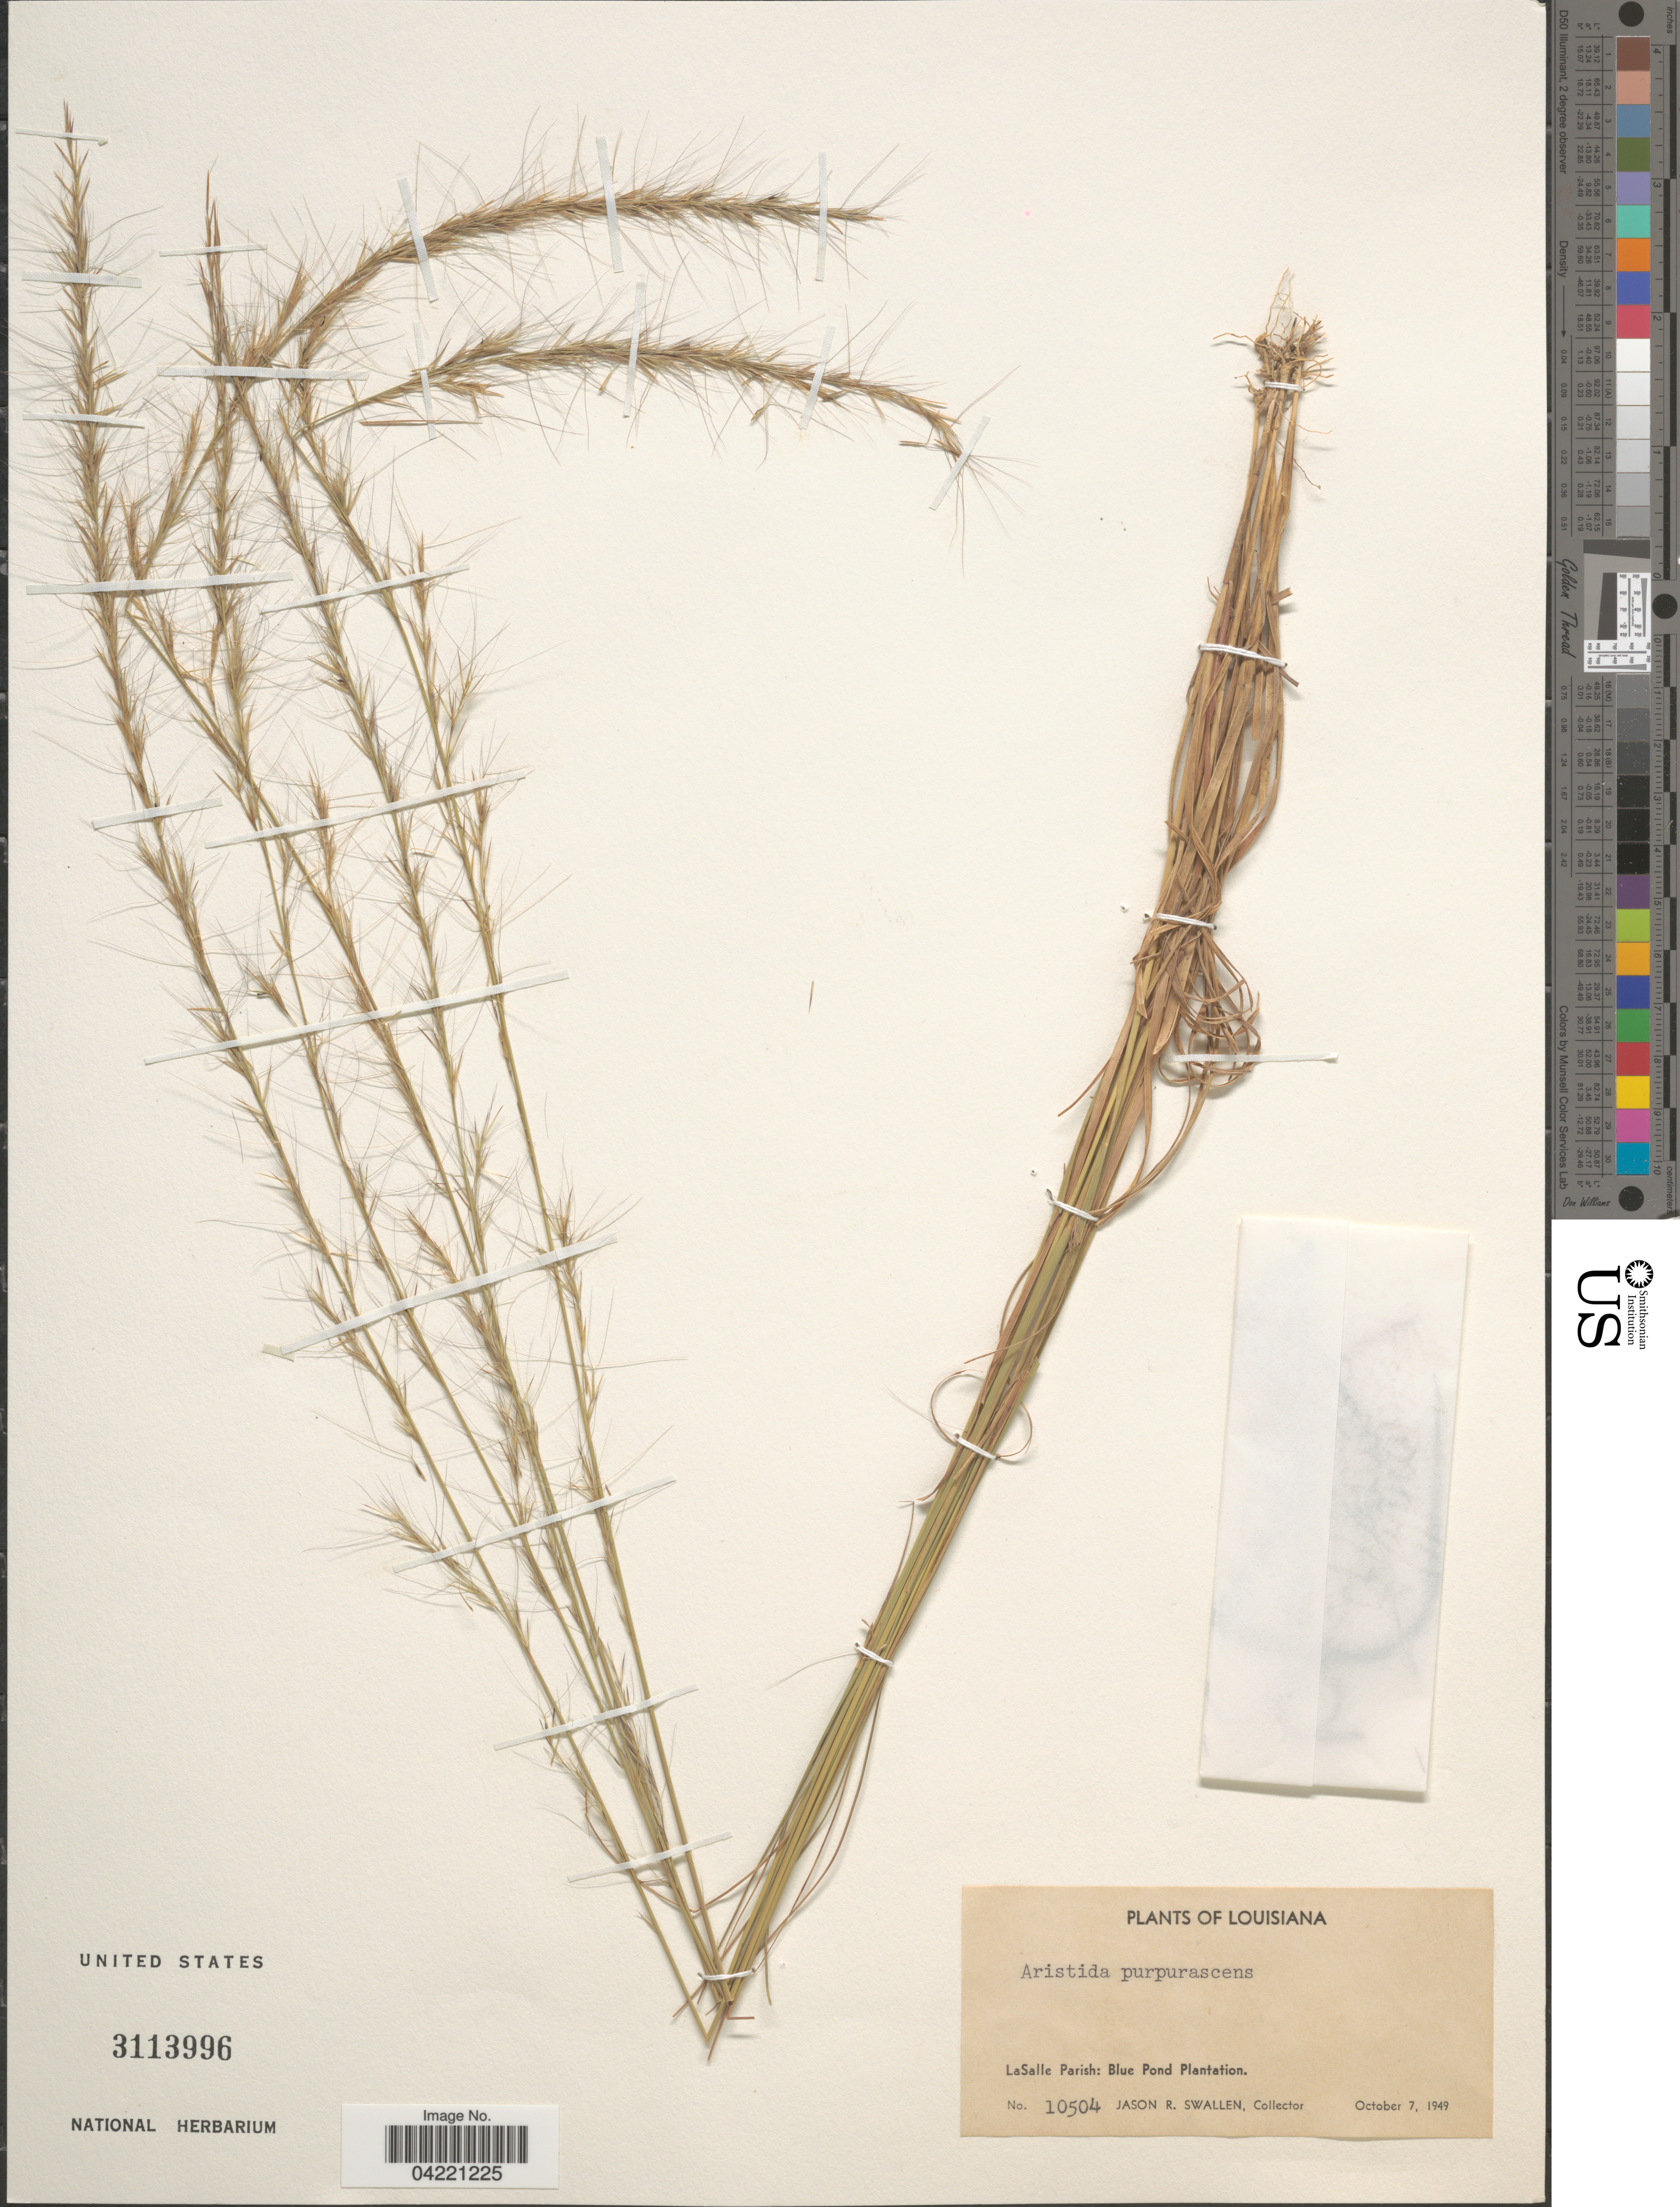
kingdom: Plantae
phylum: Tracheophyta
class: Liliopsida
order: Poales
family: Poaceae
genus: Aristida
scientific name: Aristida purpurascens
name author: Poir.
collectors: J. R. Swallen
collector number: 10504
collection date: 1949-10-07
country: United States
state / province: Louisiana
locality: LaSalle Parish: Blue Pond Plantation.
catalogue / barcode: US 3113996